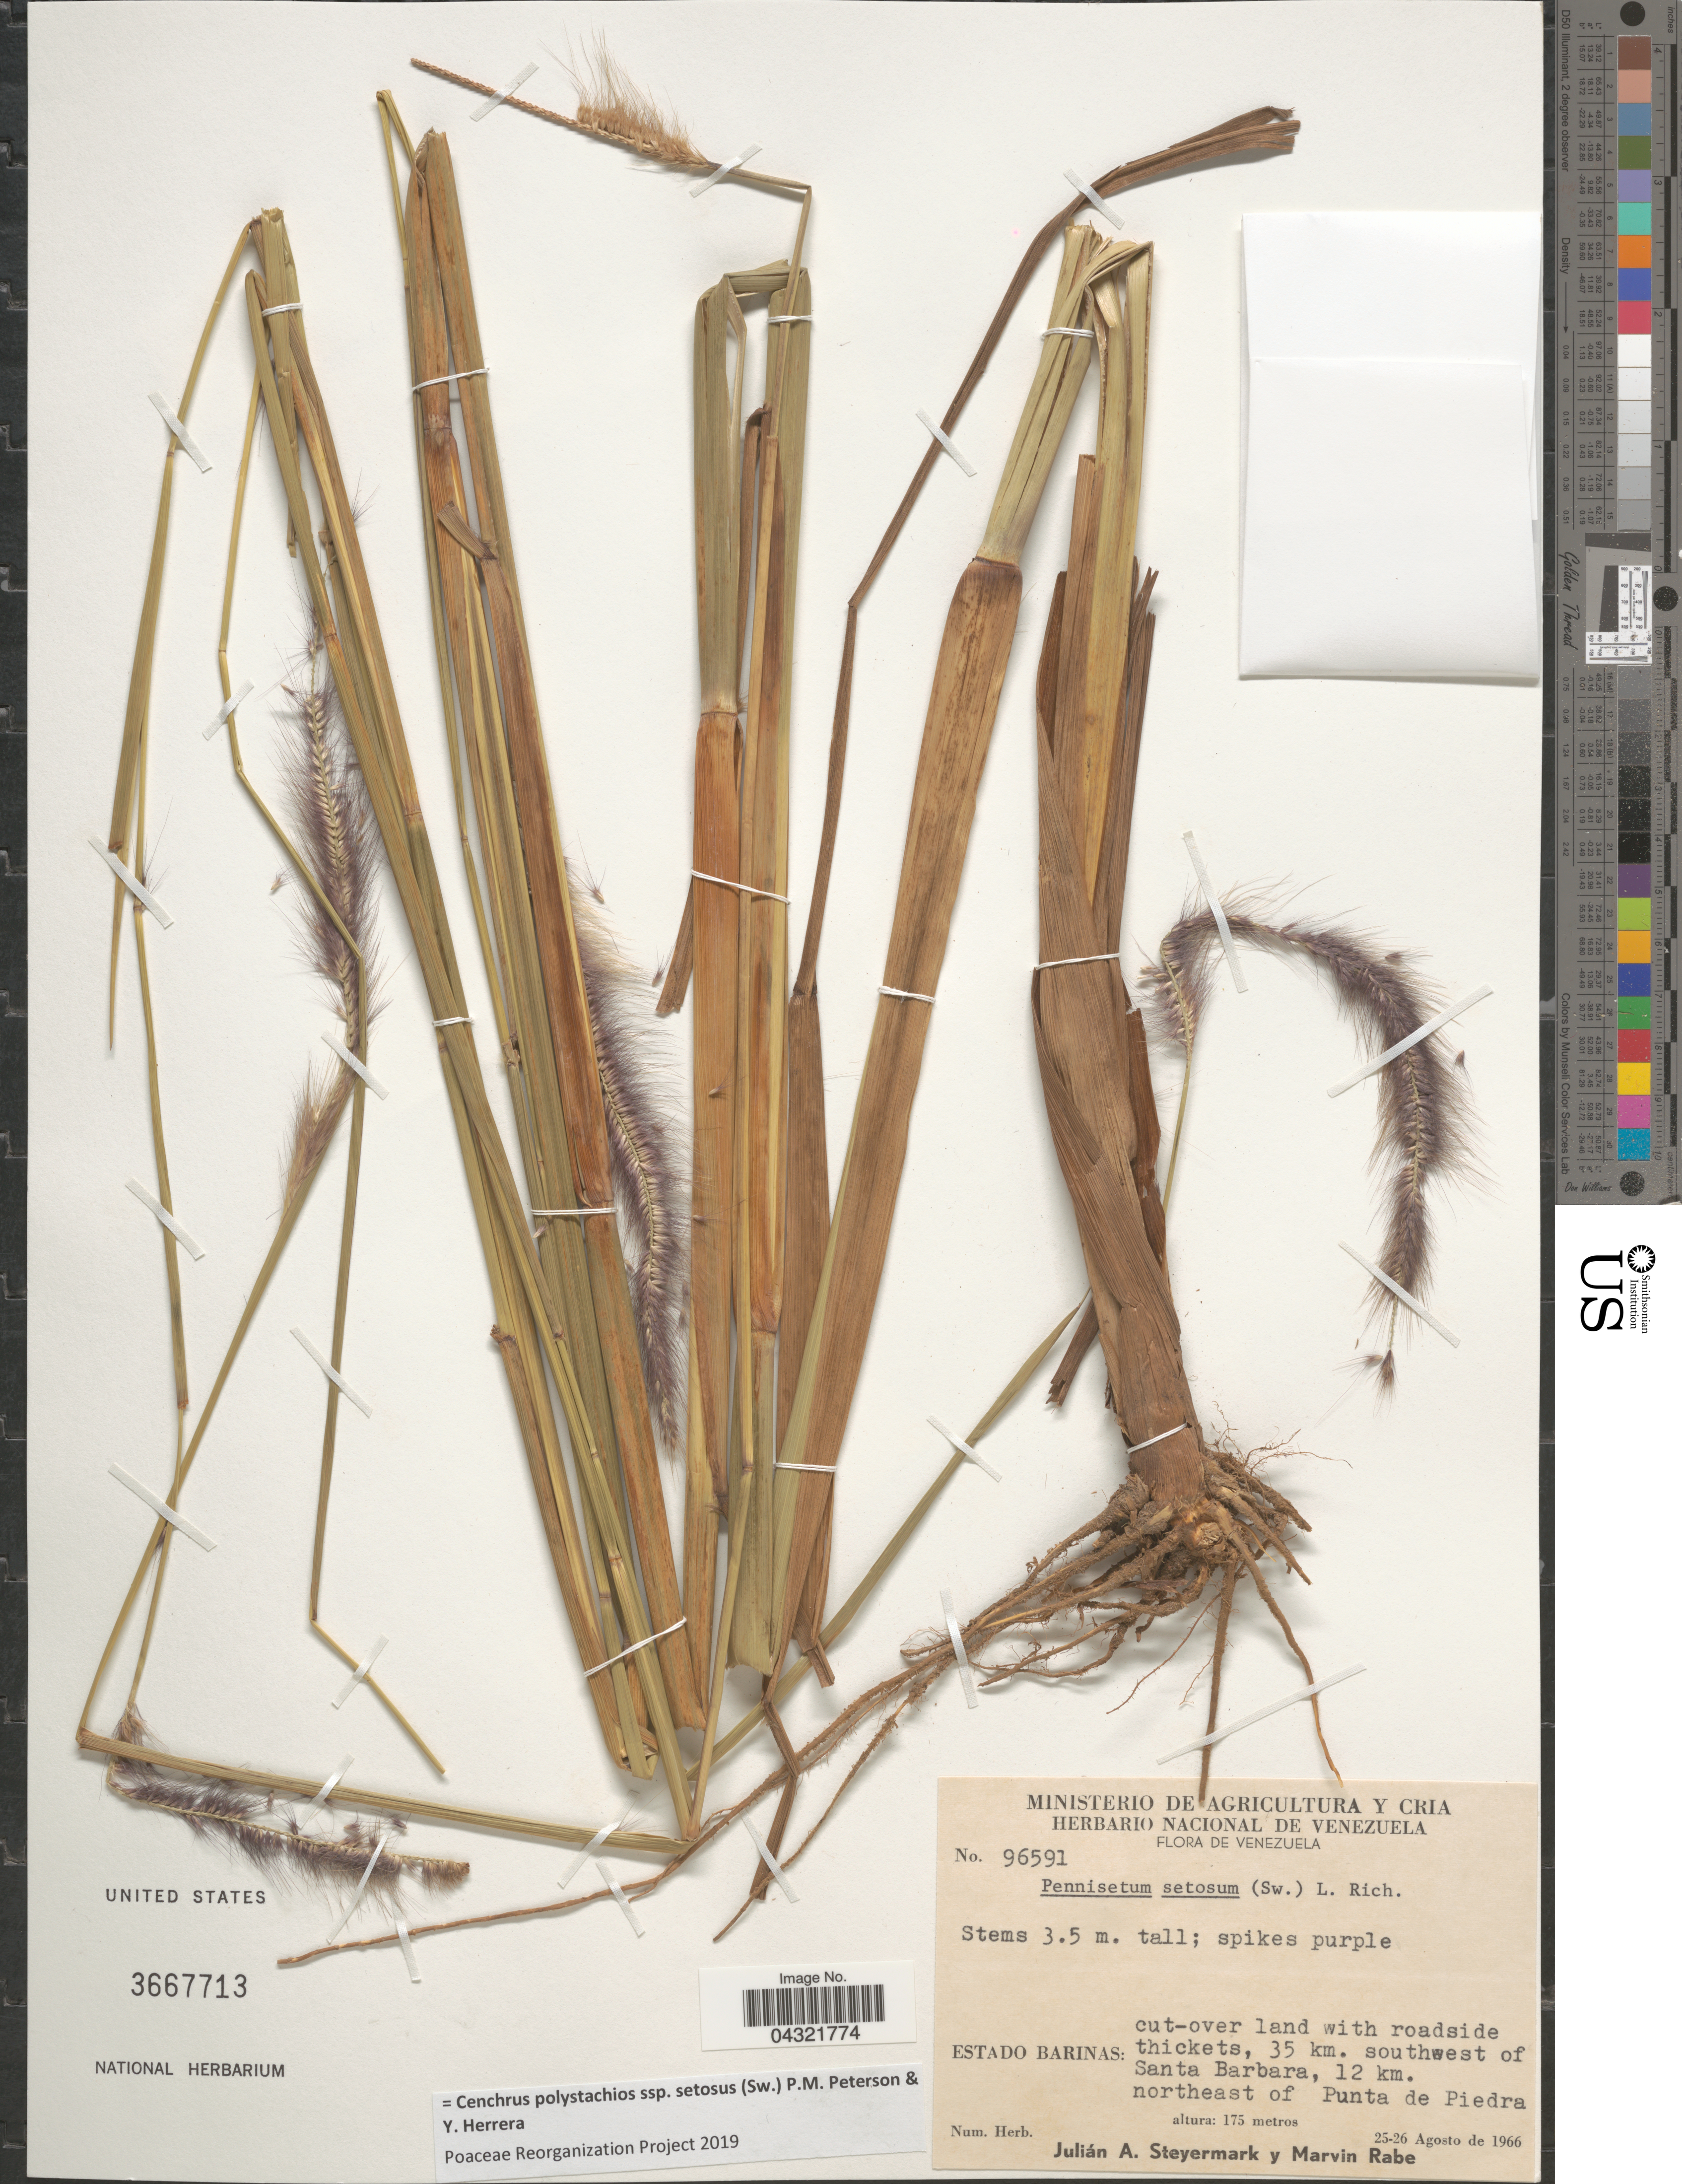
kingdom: Plantae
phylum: Tracheophyta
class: Liliopsida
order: Poales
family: Poaceae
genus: Cenchrus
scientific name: Cenchrus polystachios subsp. setosus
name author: (Sw.) P.M. Peterson & Y. Herrera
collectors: J. Steyermark & M. Rabe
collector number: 95691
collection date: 1966-08-25/1966-08-26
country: Venezuela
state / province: Barinas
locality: Cut-over land with roadside thickets, 35 km. southwest of Santa Barbara, 12 km. northeast of Punta de Piedra.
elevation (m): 175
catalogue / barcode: US 3667713